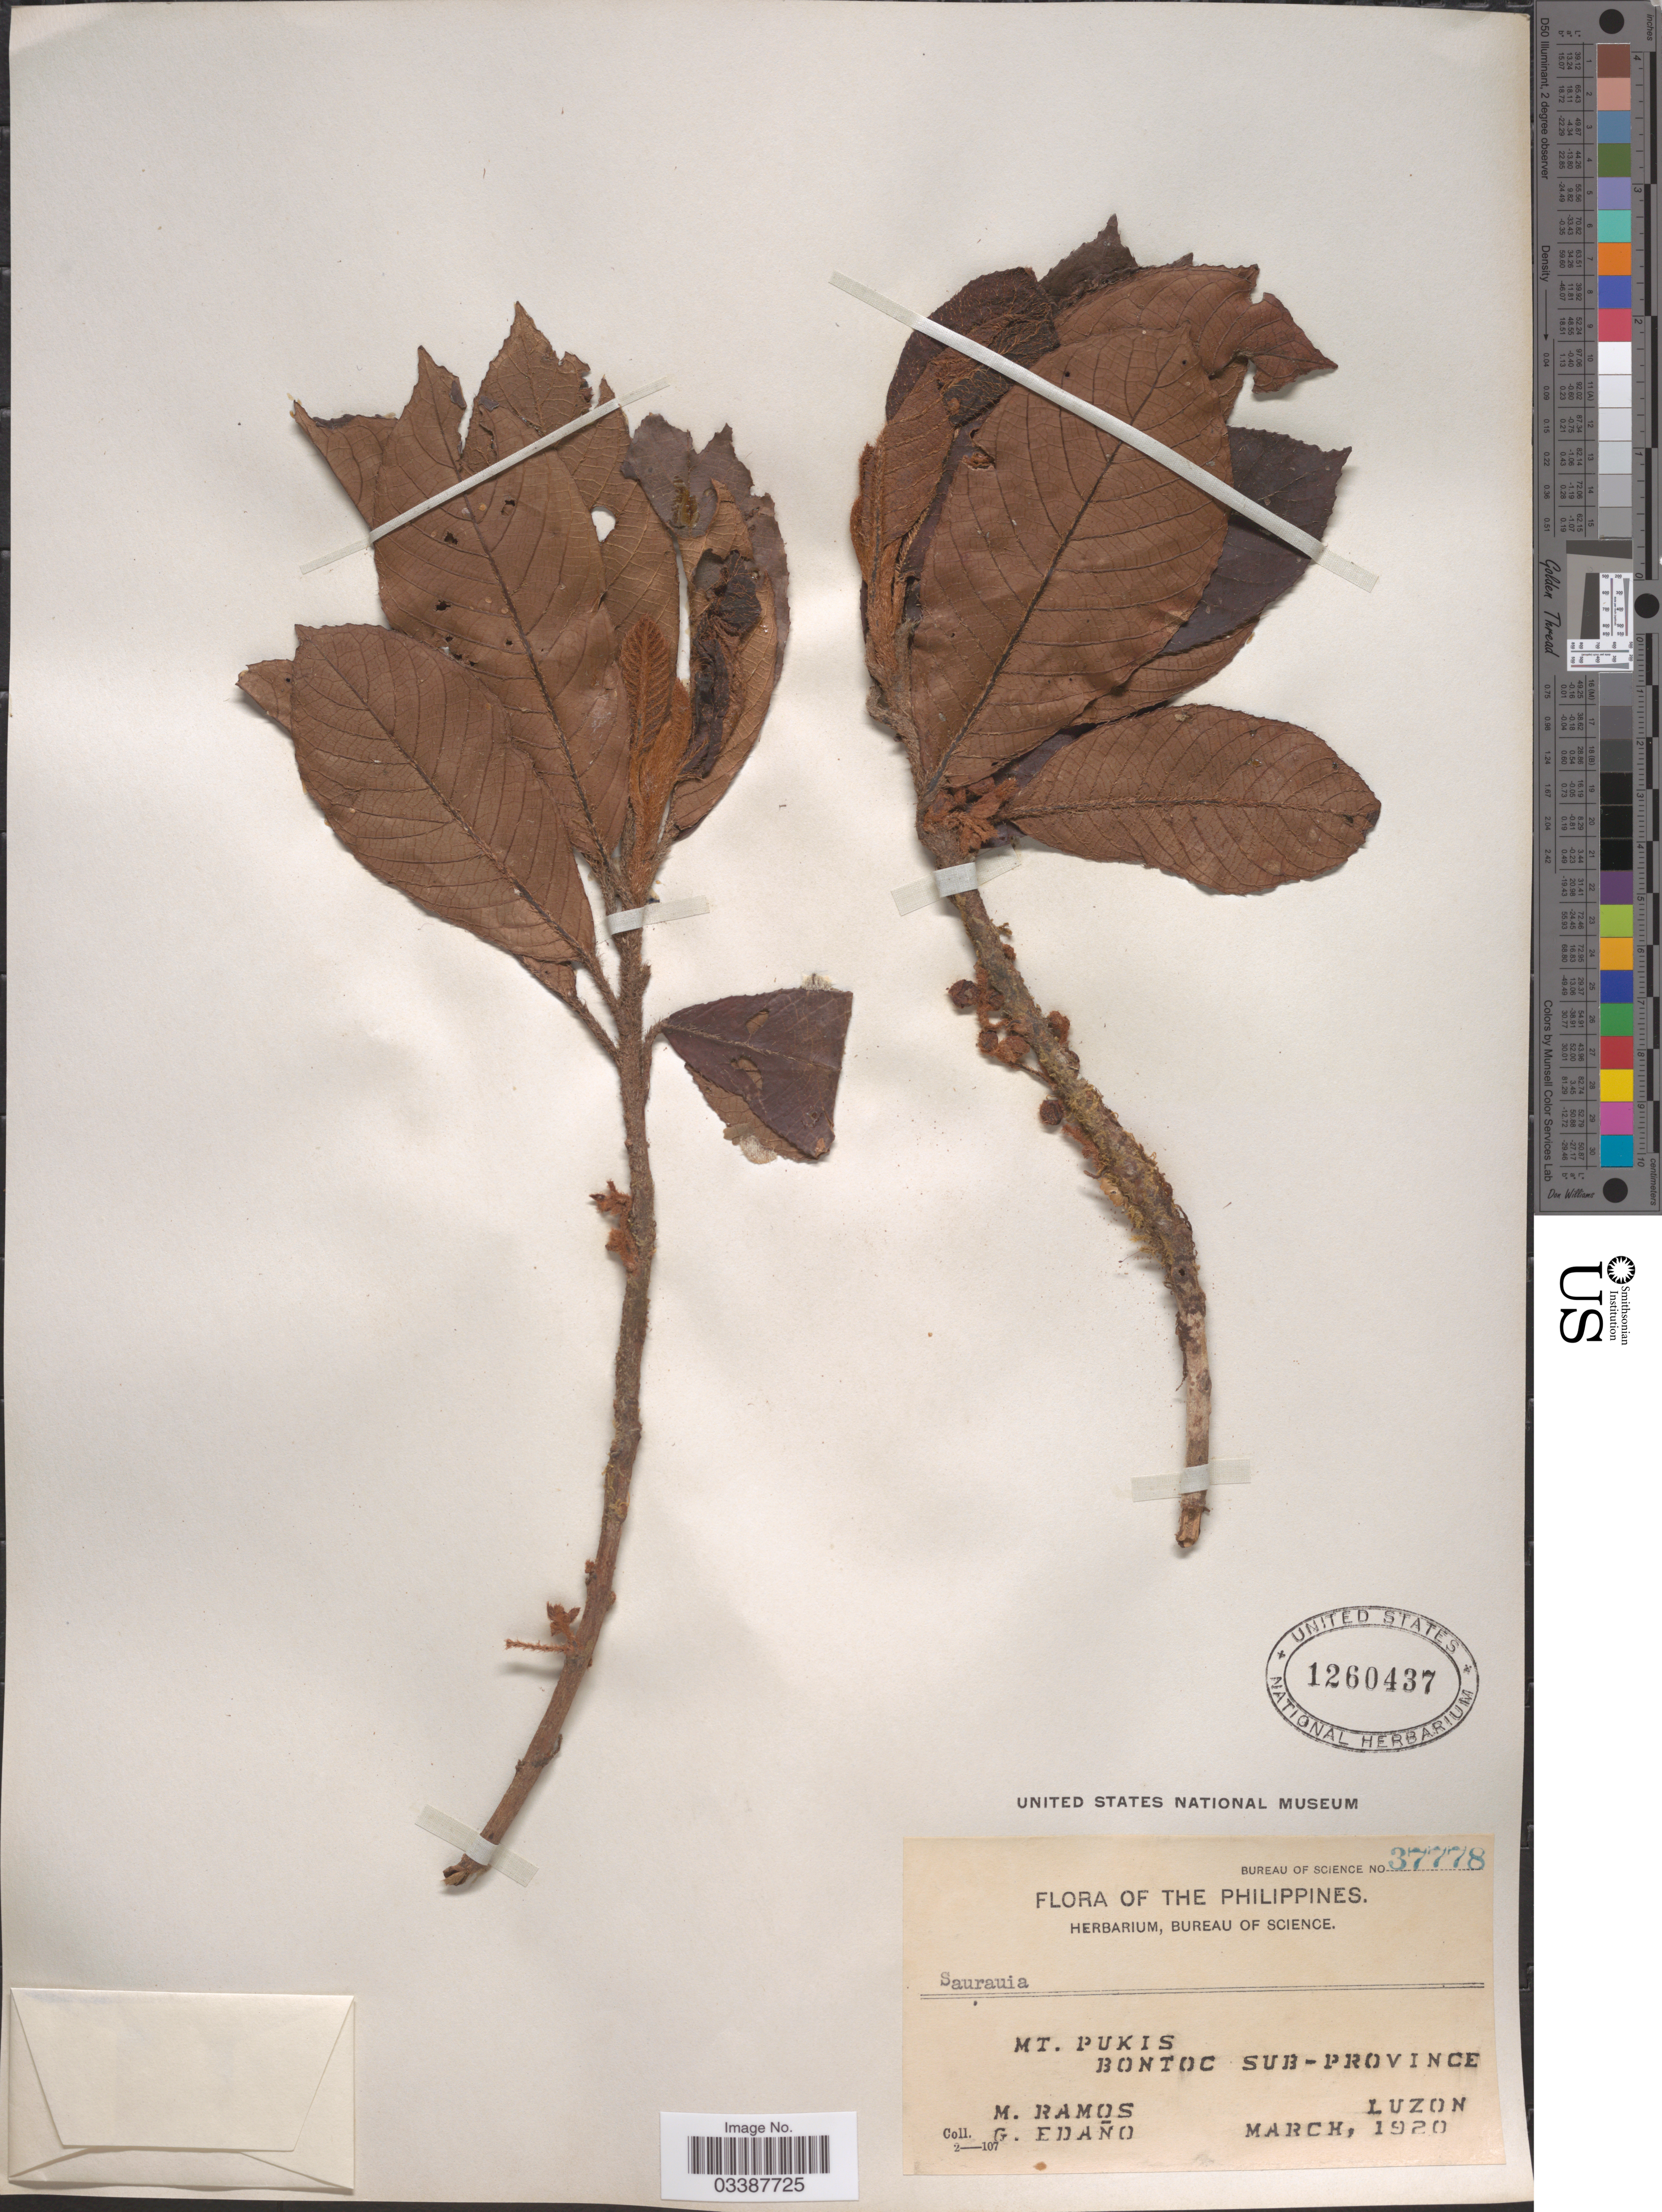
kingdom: Plantae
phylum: Tracheophyta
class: Magnoliopsida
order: Ericales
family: Actinidiaceae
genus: Saurauia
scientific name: Saurauia sp.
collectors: M. Ramos & G. Edaño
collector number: Bureau of Science 37778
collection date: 1920-03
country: Philippines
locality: Mt. Pukis. Bontoc Sub-province. Luzon.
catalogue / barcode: US 1260437